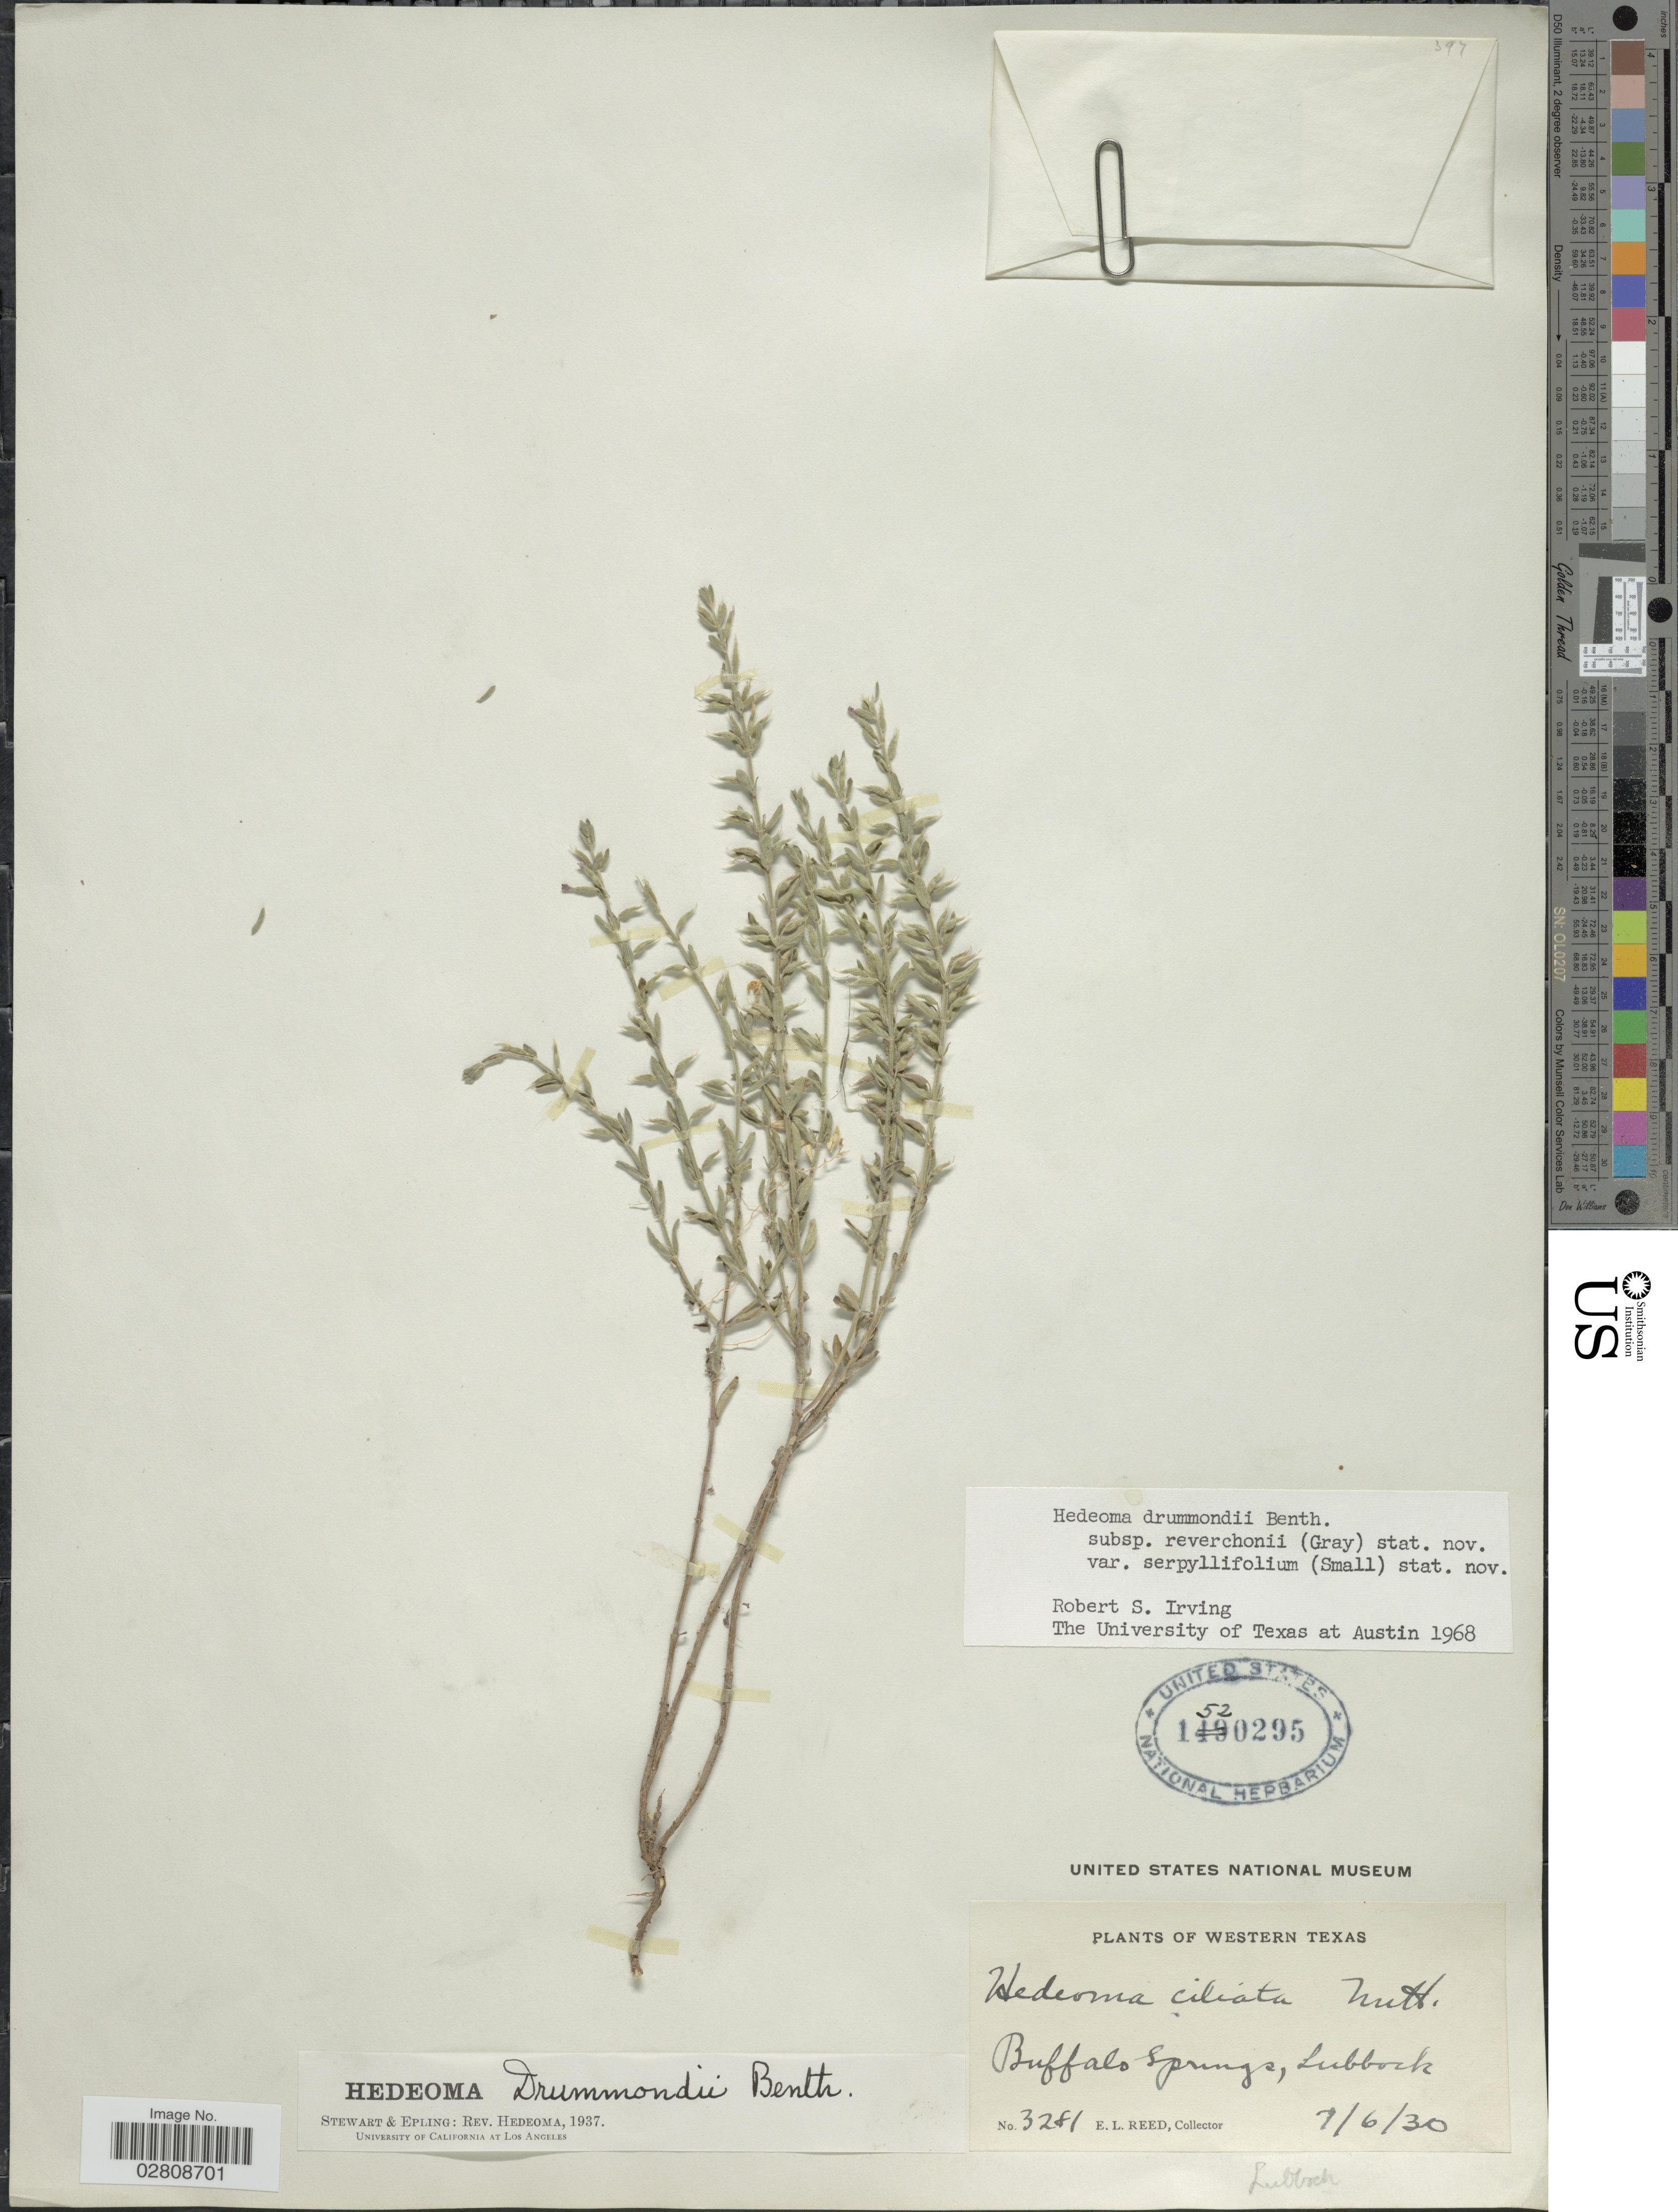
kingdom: Plantae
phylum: Tracheophyta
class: Magnoliopsida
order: Lamiales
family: Lamiaceae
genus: Hedeoma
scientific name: Hedeoma drummondii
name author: Benth.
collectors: E. Reed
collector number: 3281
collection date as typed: Transcribed d/m/y: 6/7/30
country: United States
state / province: Texas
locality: Western Texas. Buffalo Springs, Lubbock.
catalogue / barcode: US 1520295